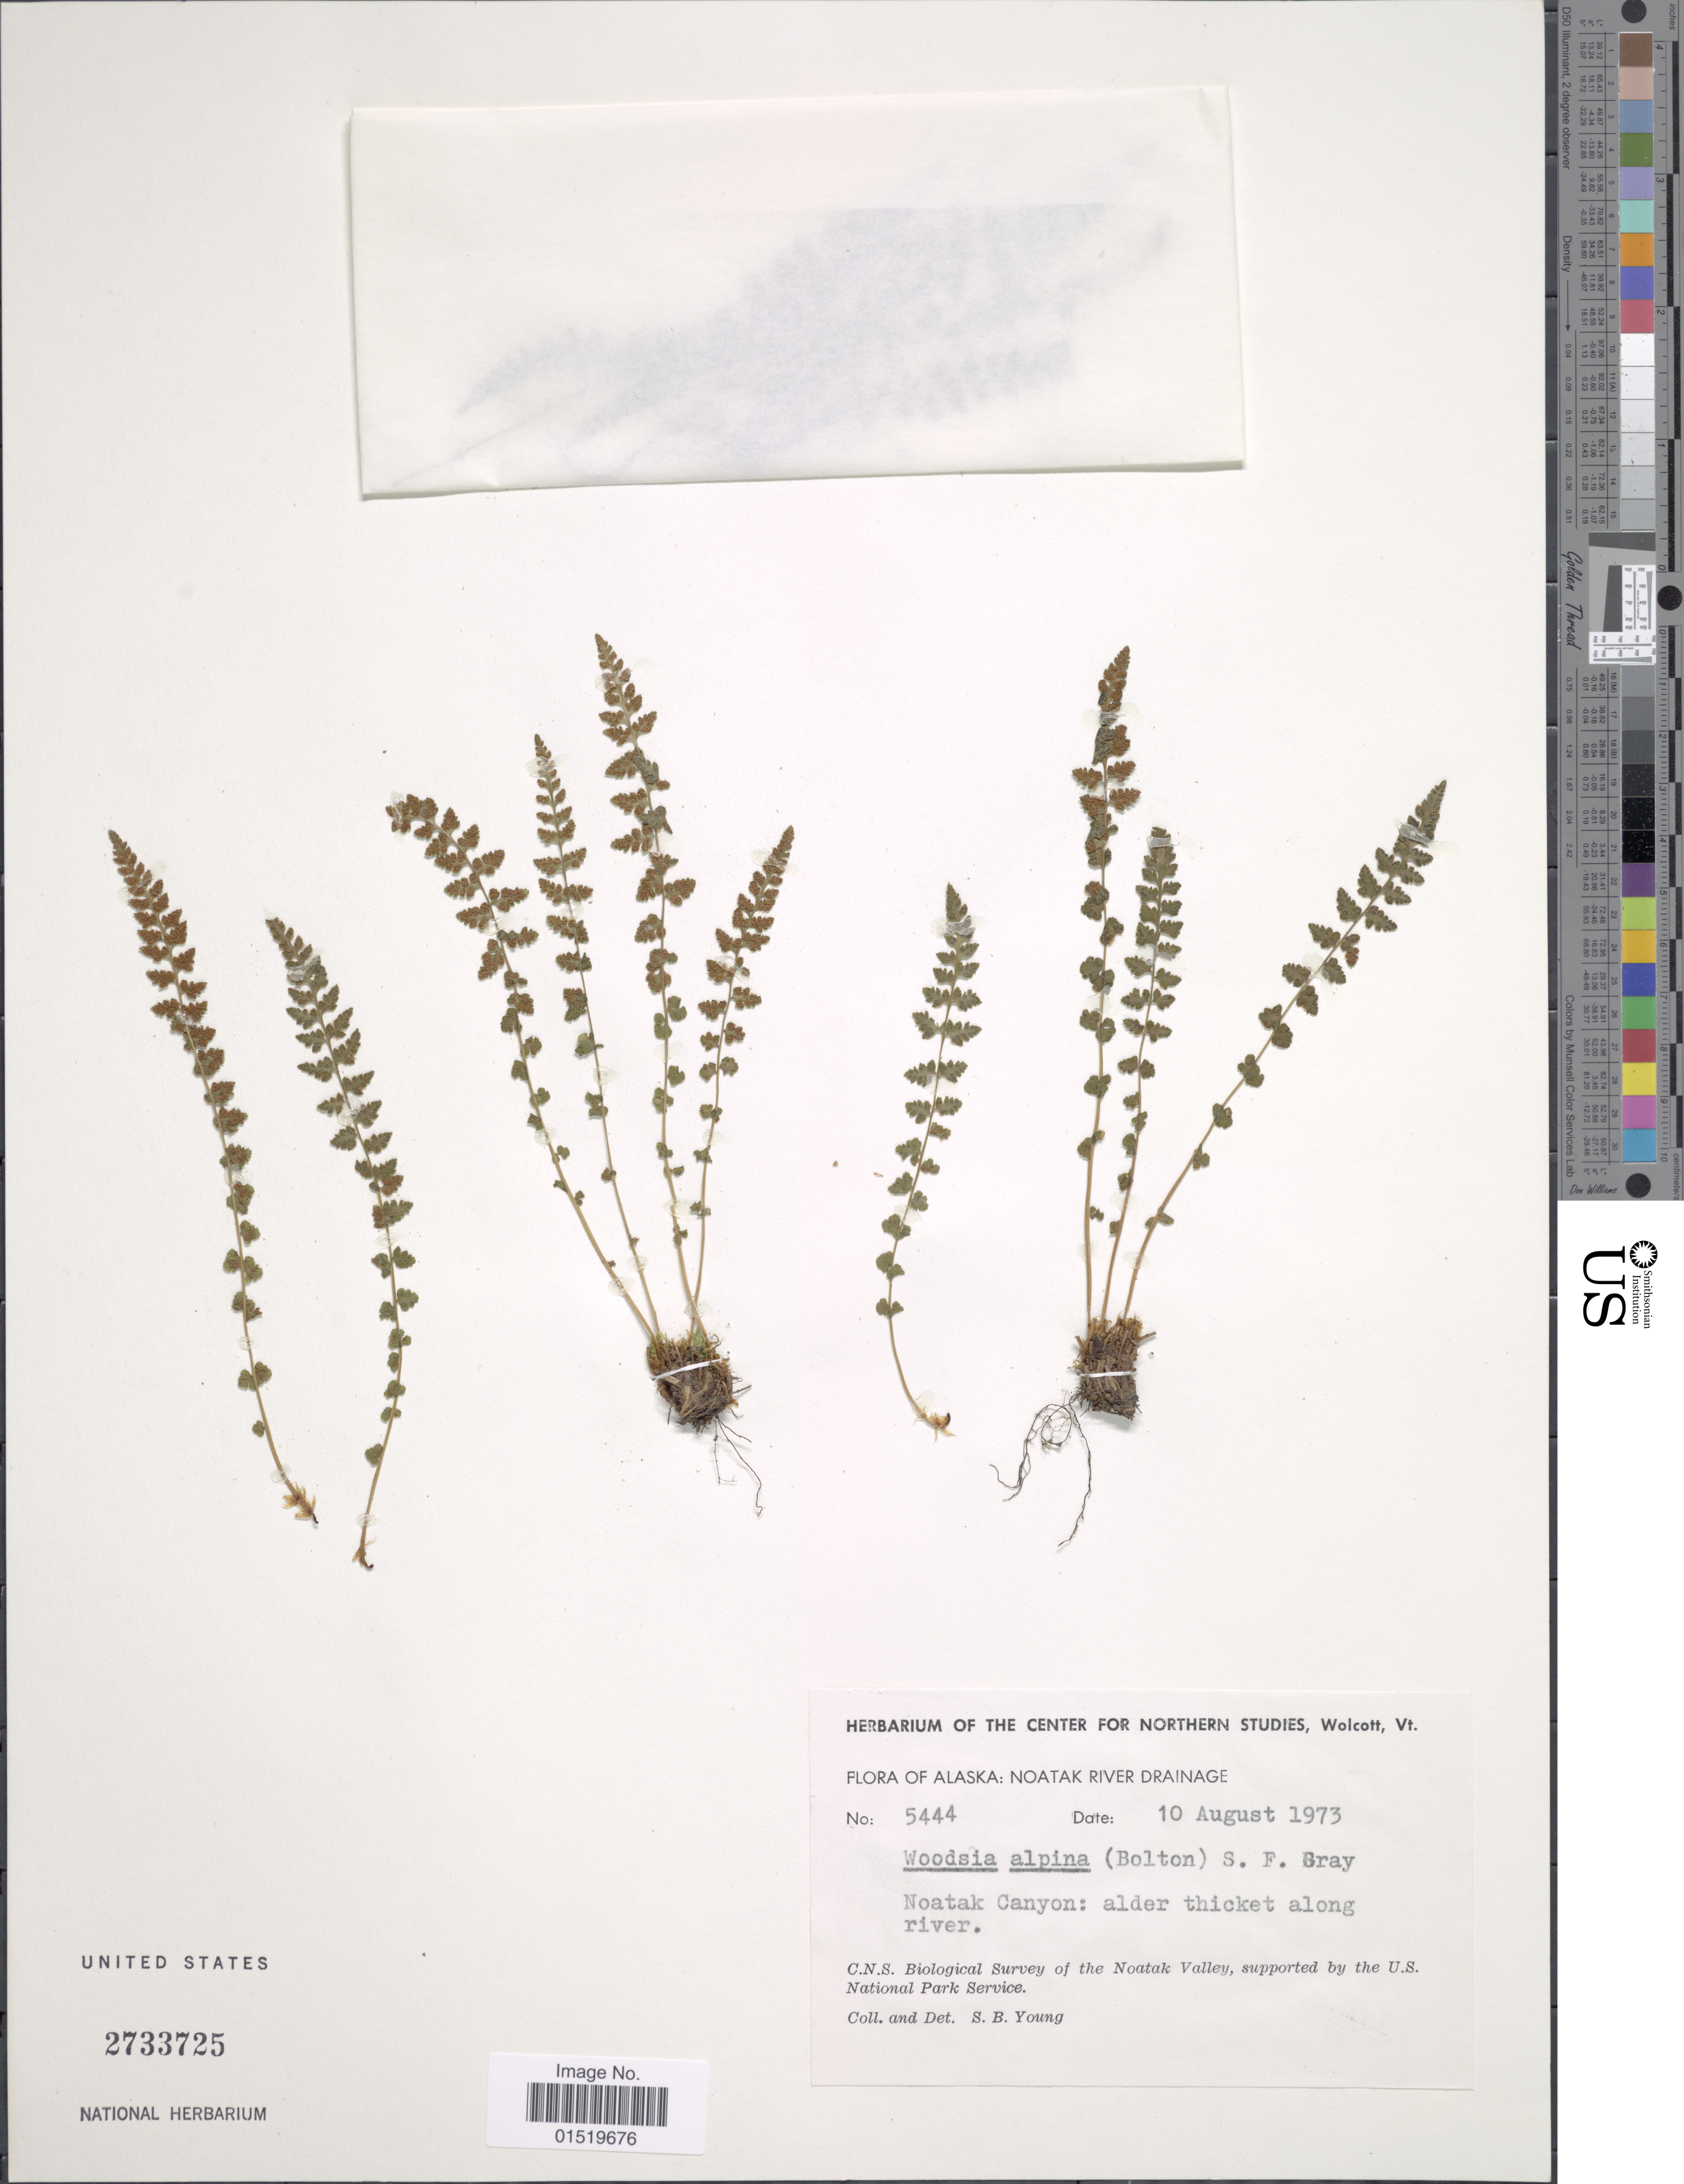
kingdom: Plantae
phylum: Tracheophyta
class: Polypodiopsida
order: Polypodiales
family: Woodsiaceae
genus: Woodsia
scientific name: Woodsia alpina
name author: (Bolton) S.F. Gray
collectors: S. Young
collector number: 5444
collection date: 1973-08-10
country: United States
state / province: Alaska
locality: Noatak River Drainage, Noatak Canyon: alder thicket along river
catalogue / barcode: US 2733725